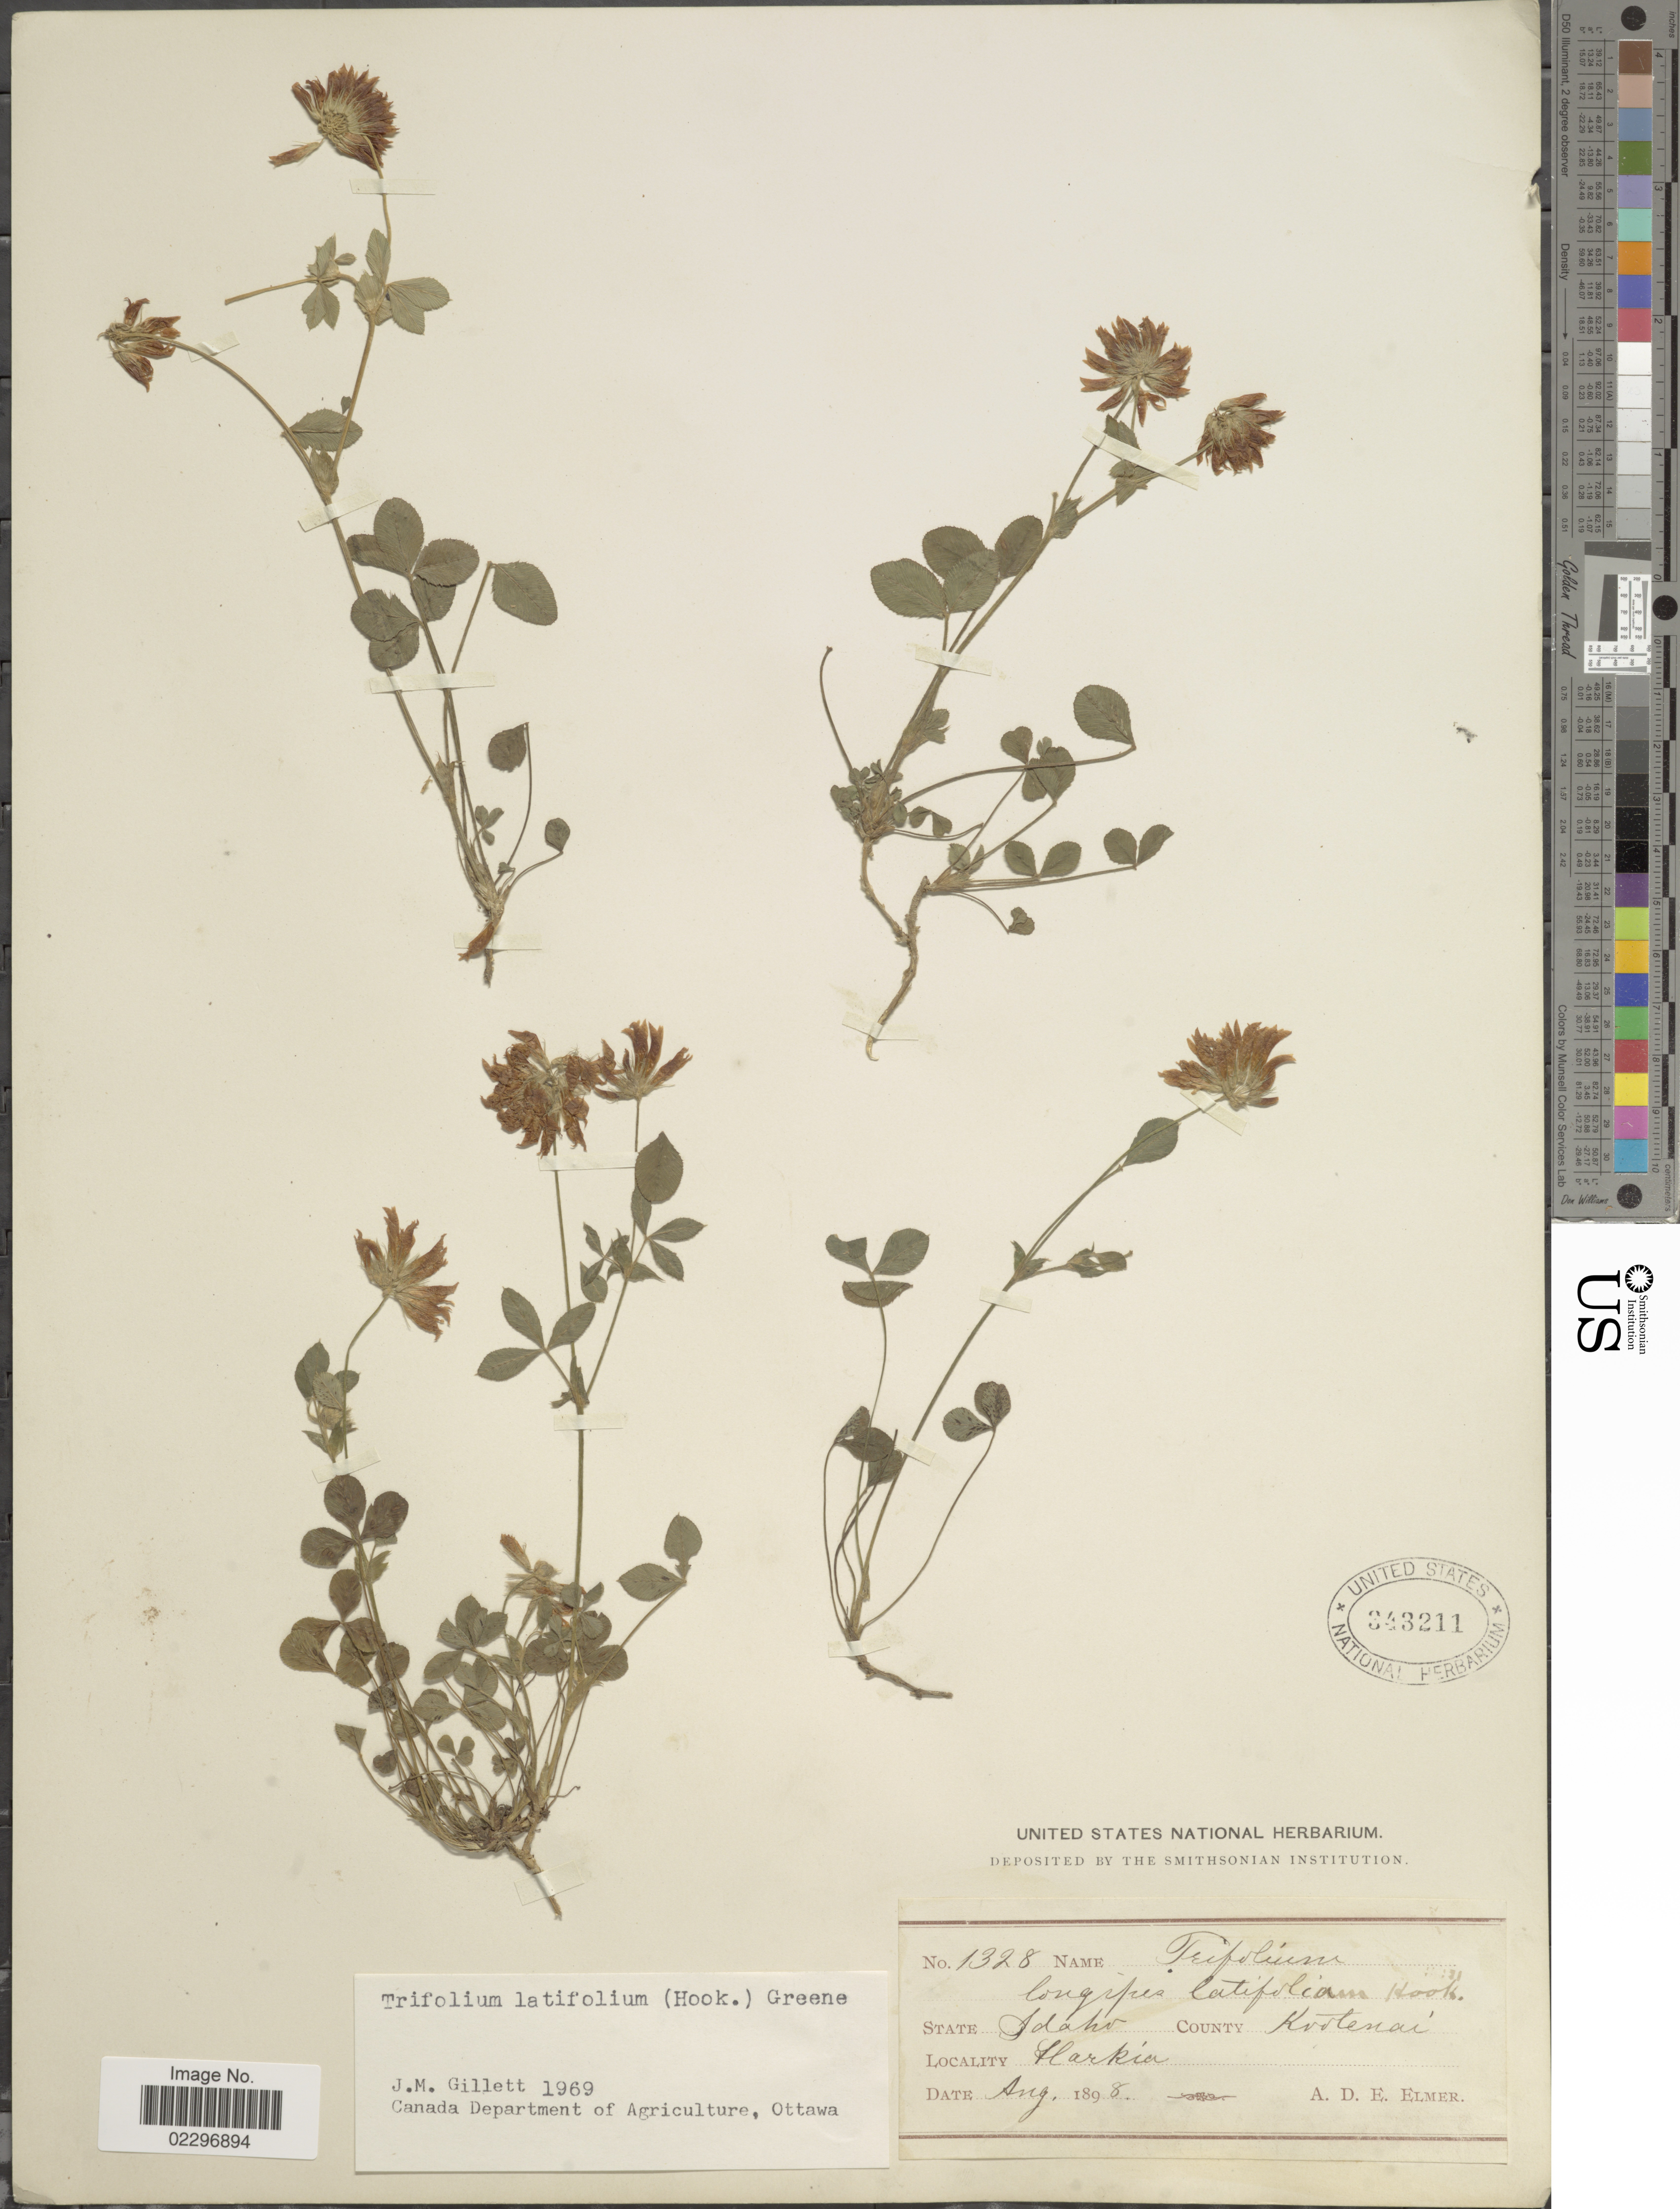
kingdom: Plantae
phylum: Tracheophyta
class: Magnoliopsida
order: Fabales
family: Fabaceae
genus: Trifolium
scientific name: Trifolium latifolium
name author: (Hook.) Greene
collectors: A. D. E. Elmer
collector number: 1328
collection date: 1898-08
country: United States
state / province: Idaho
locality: Kootenai, Slarkia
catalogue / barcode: US 343211